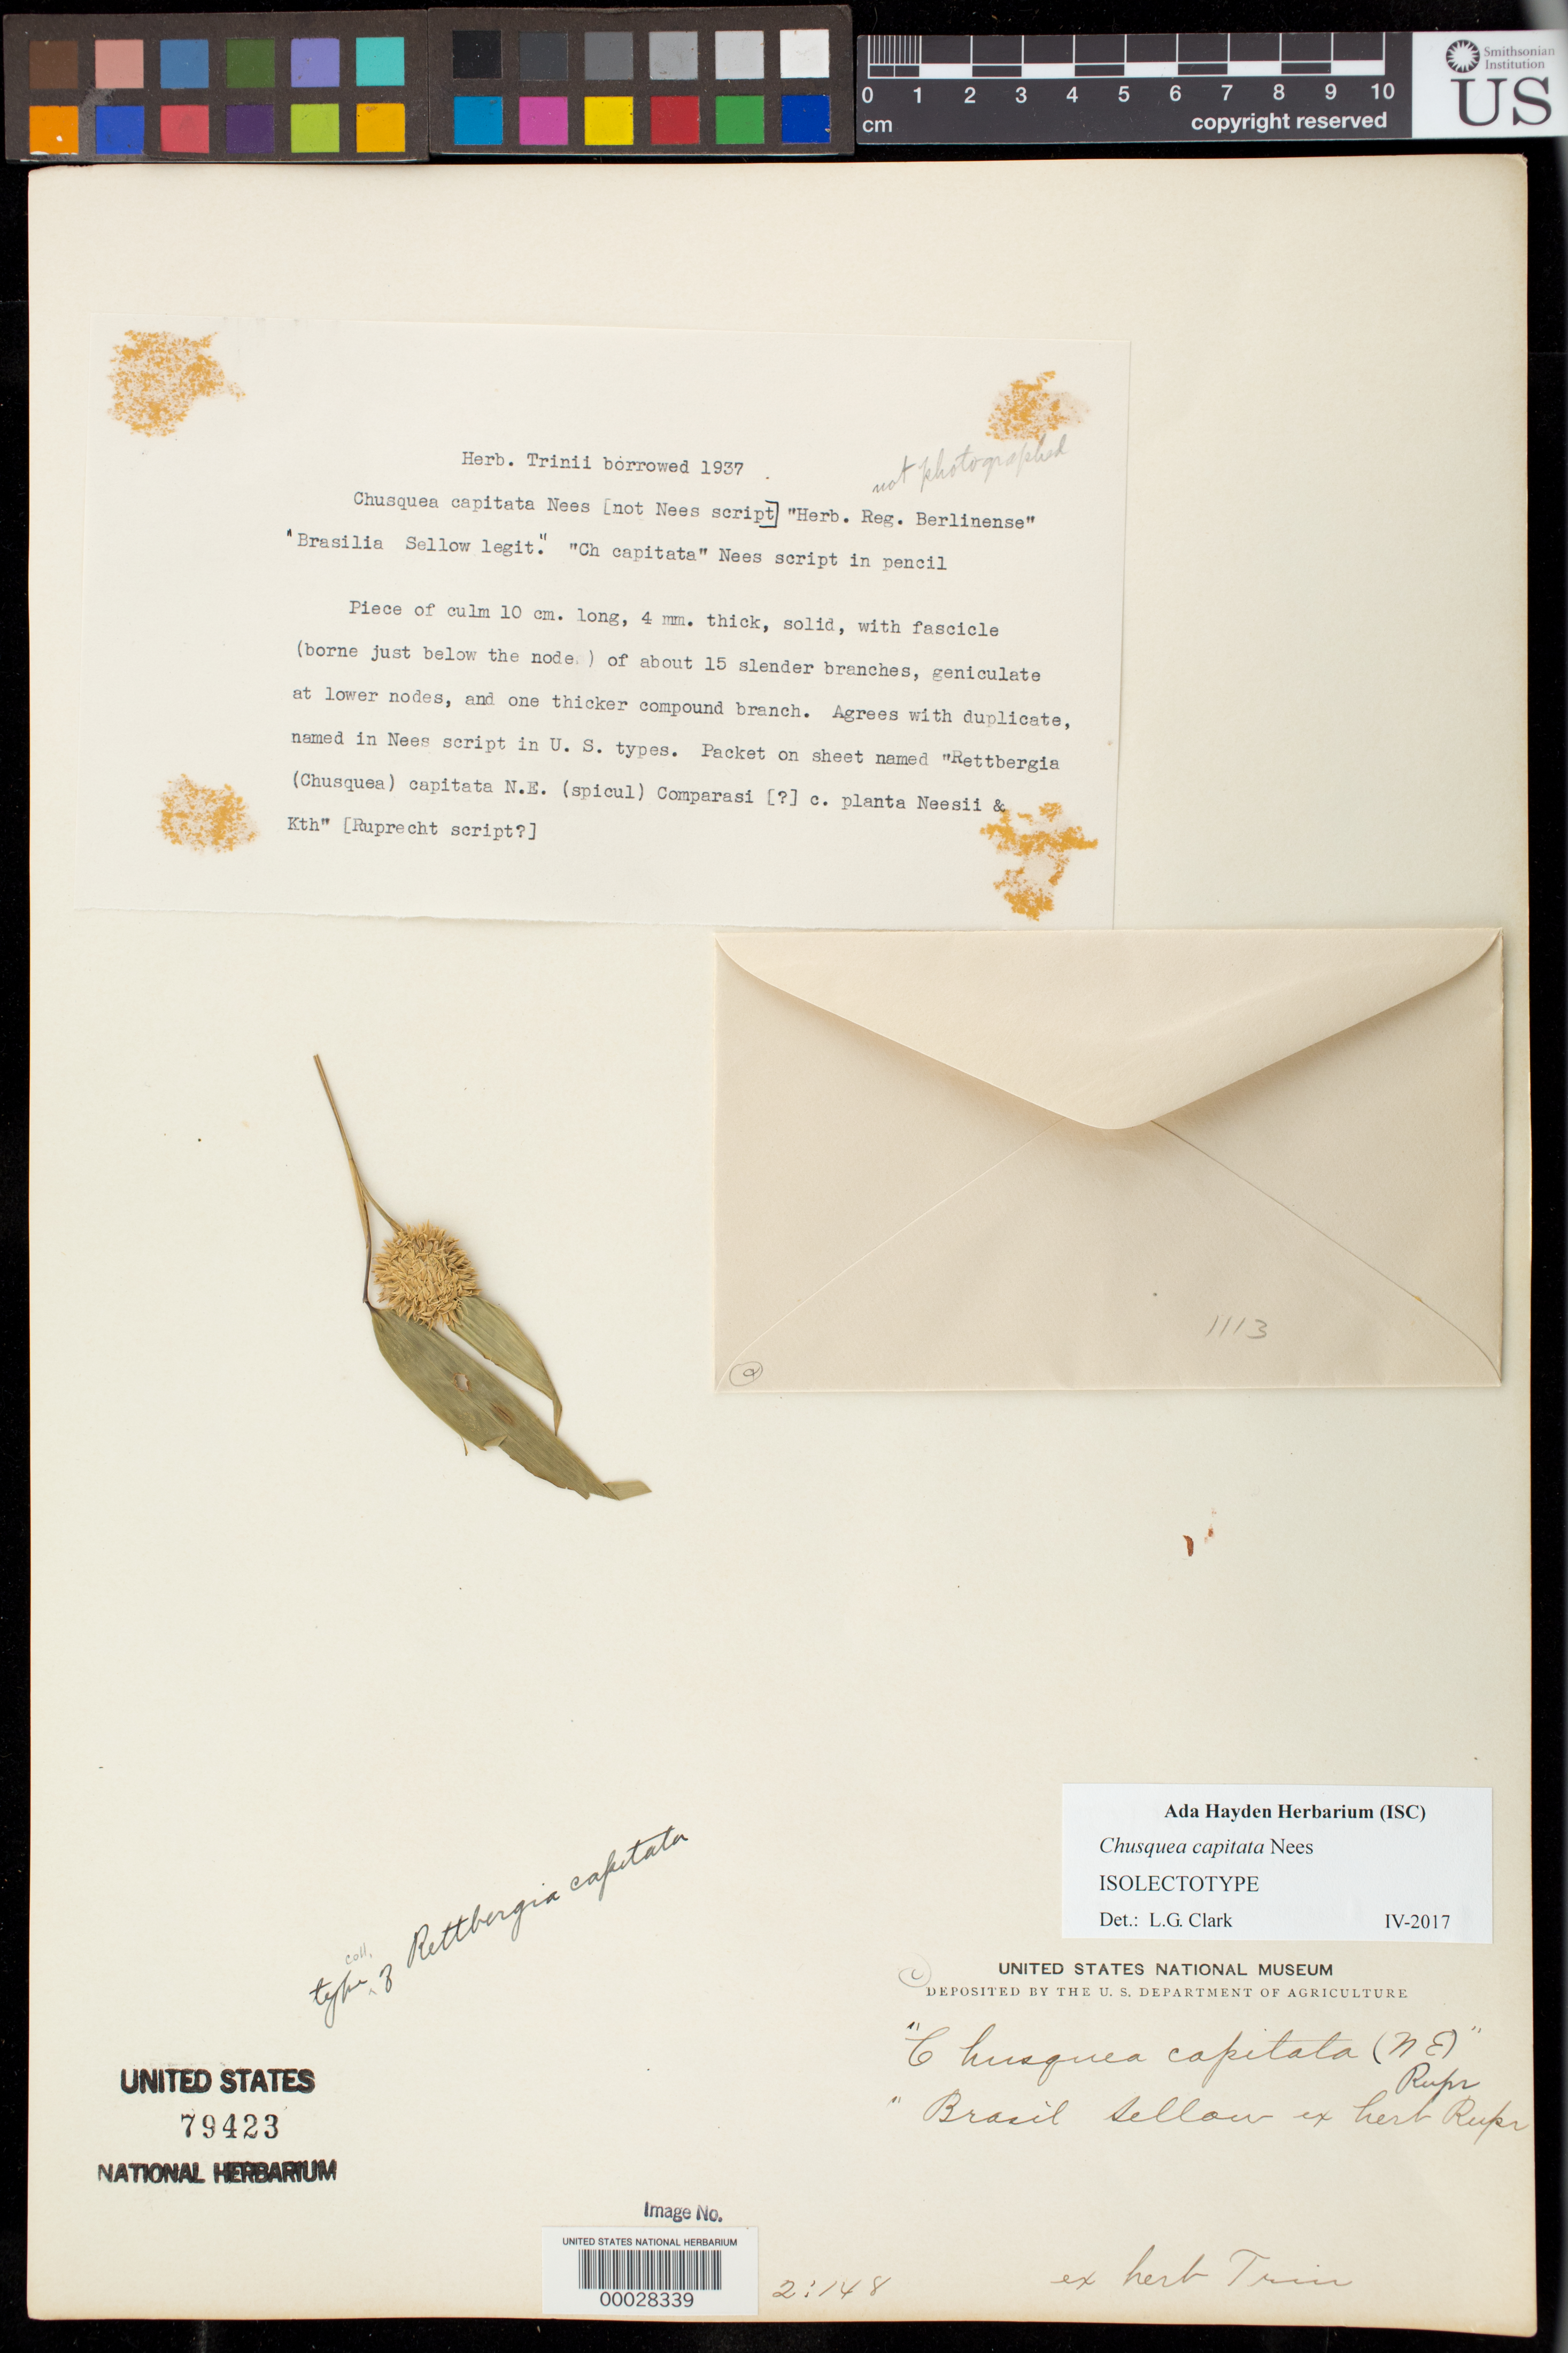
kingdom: Plantae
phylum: Tracheophyta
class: Liliopsida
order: Poales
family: Poaceae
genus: Chusquea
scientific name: Chusquea capitata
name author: Nees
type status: Type Collection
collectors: F. Sellow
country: Brazil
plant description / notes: Fragmentary material of type specimen ex herb. Trin. Annotated as isolectotype by L.G. Clark (2017)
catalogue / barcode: US 79423